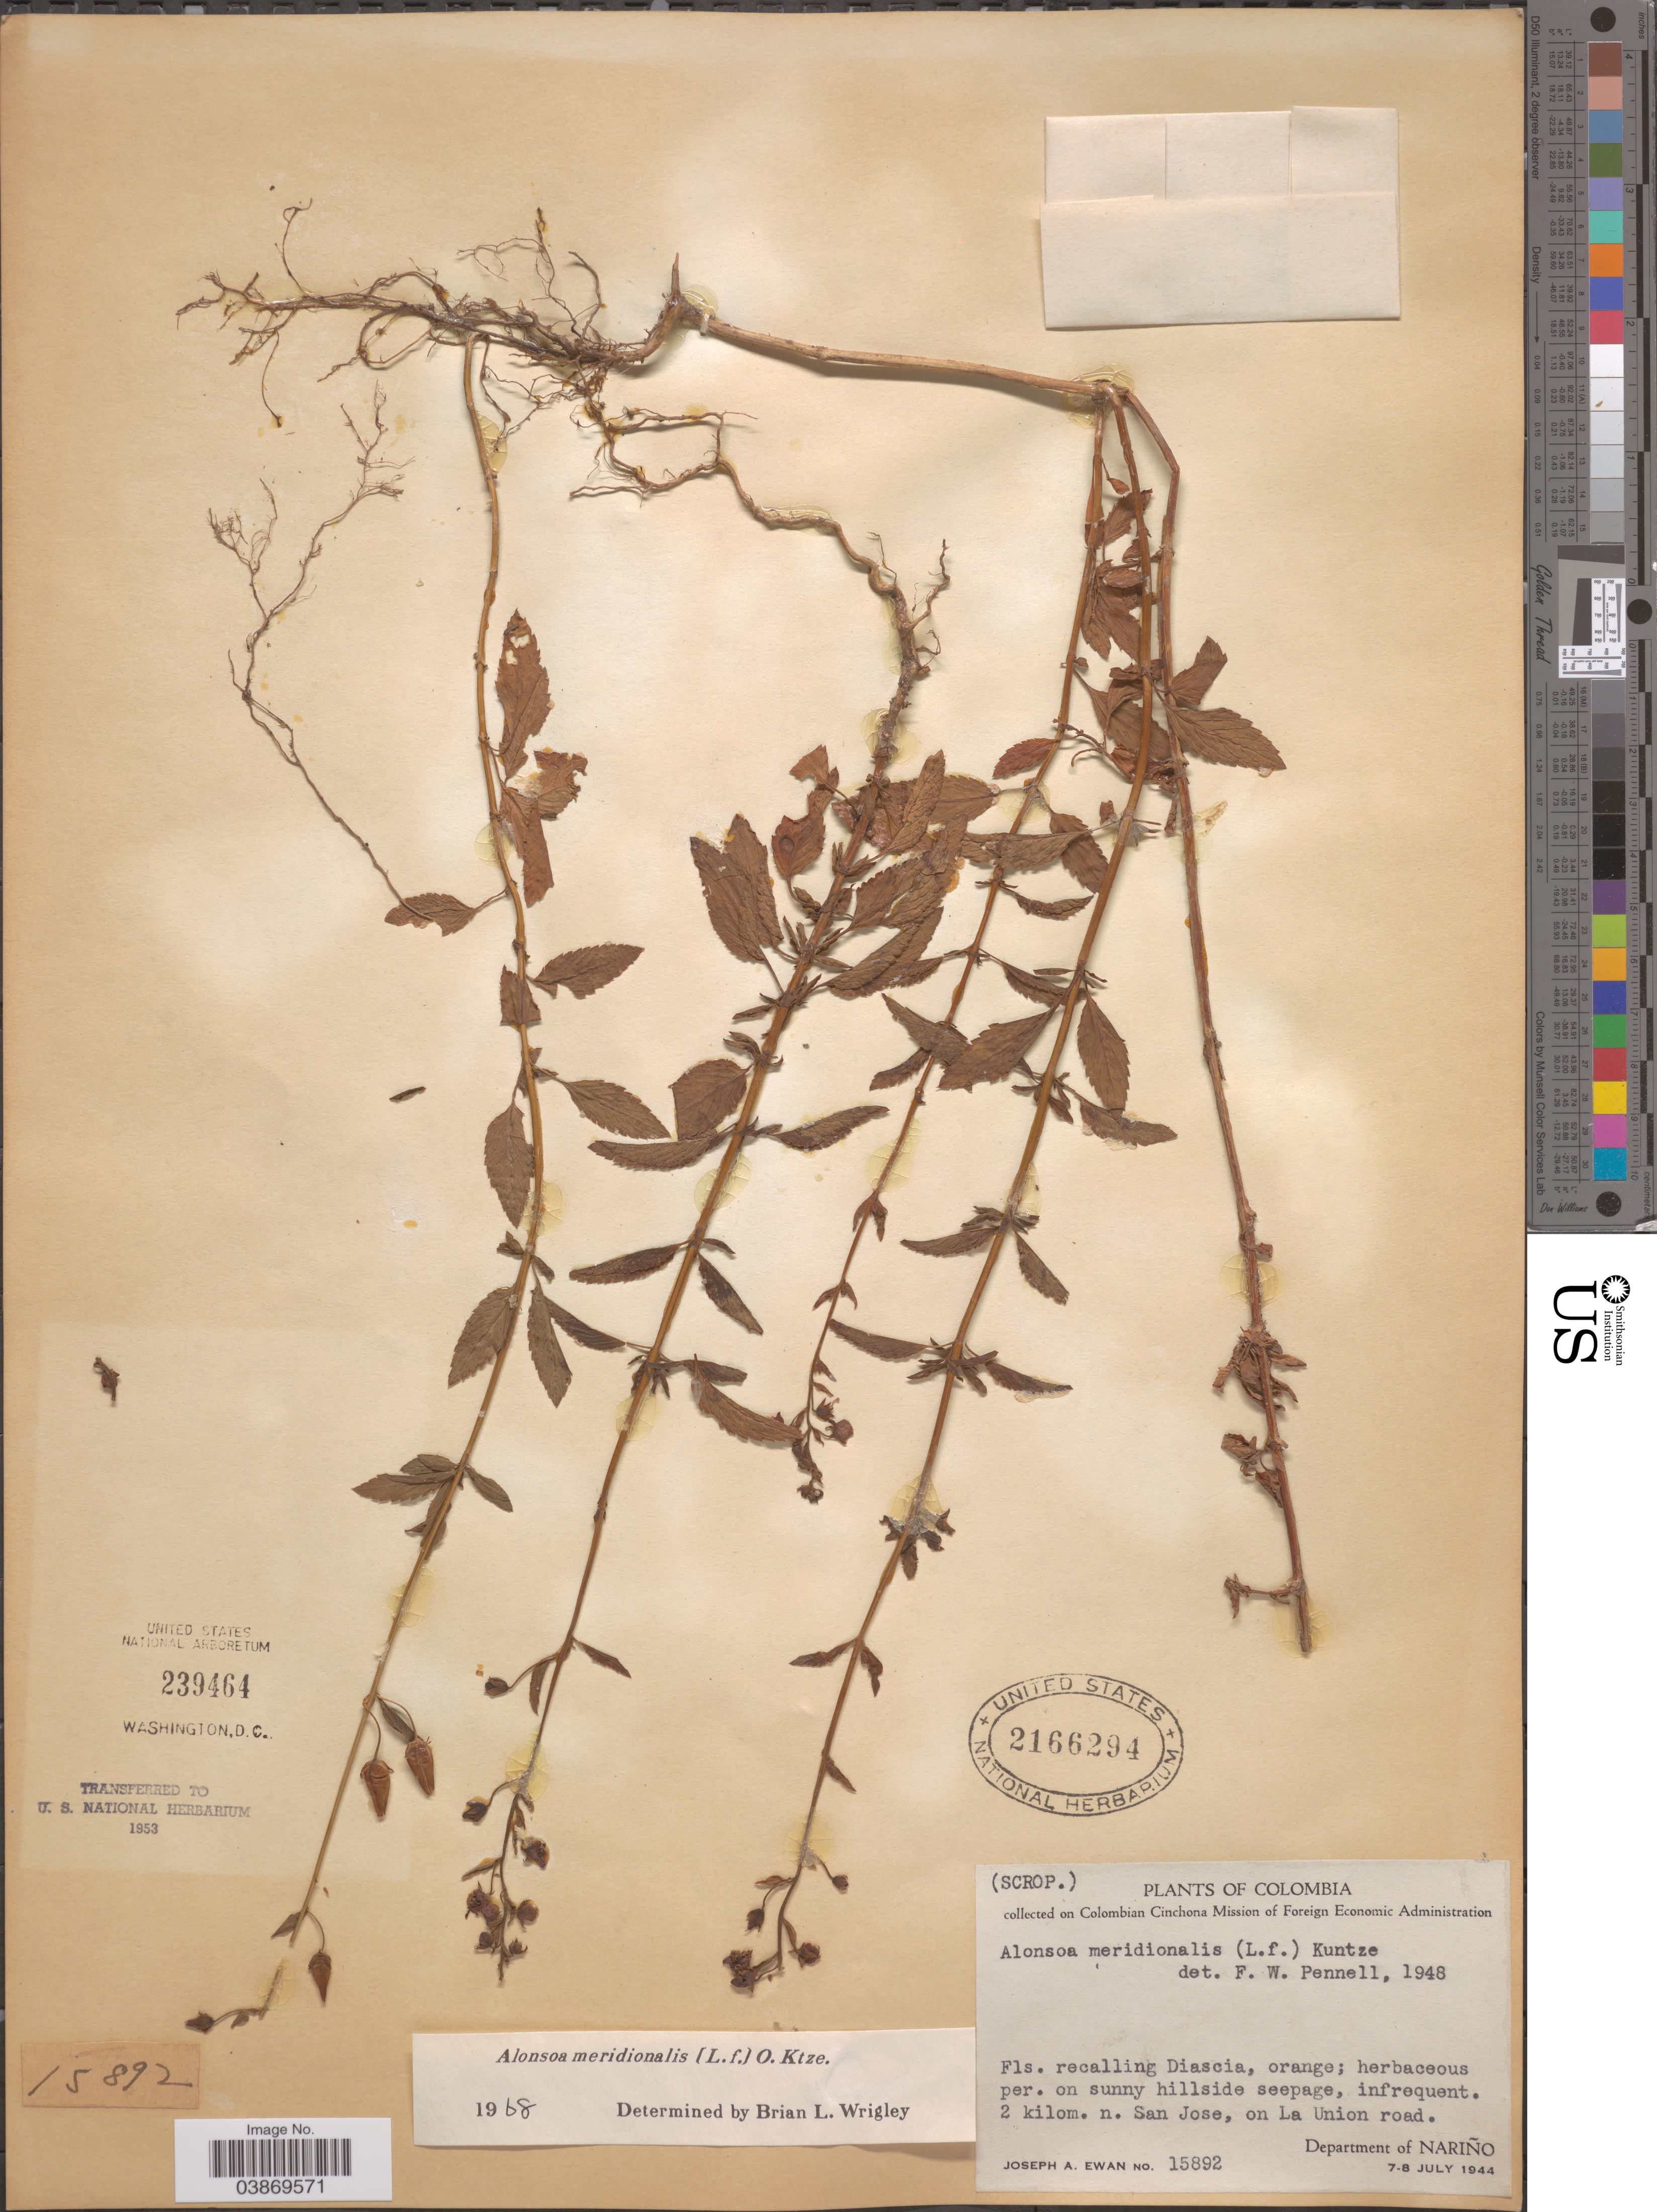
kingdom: Plantae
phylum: Tracheophyta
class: Magnoliopsida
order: Lamiales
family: Scrophulariaceae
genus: Alonsoa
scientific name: Alonsoa meridionalis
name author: (L. f.) Kuntze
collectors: J. A. Ewan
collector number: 15892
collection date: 1944-07-07/1944-07-08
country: Colombia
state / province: Nariño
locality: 2 kilom. n. San Jose, on La Union road. Department of Nariño.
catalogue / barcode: US 2166294